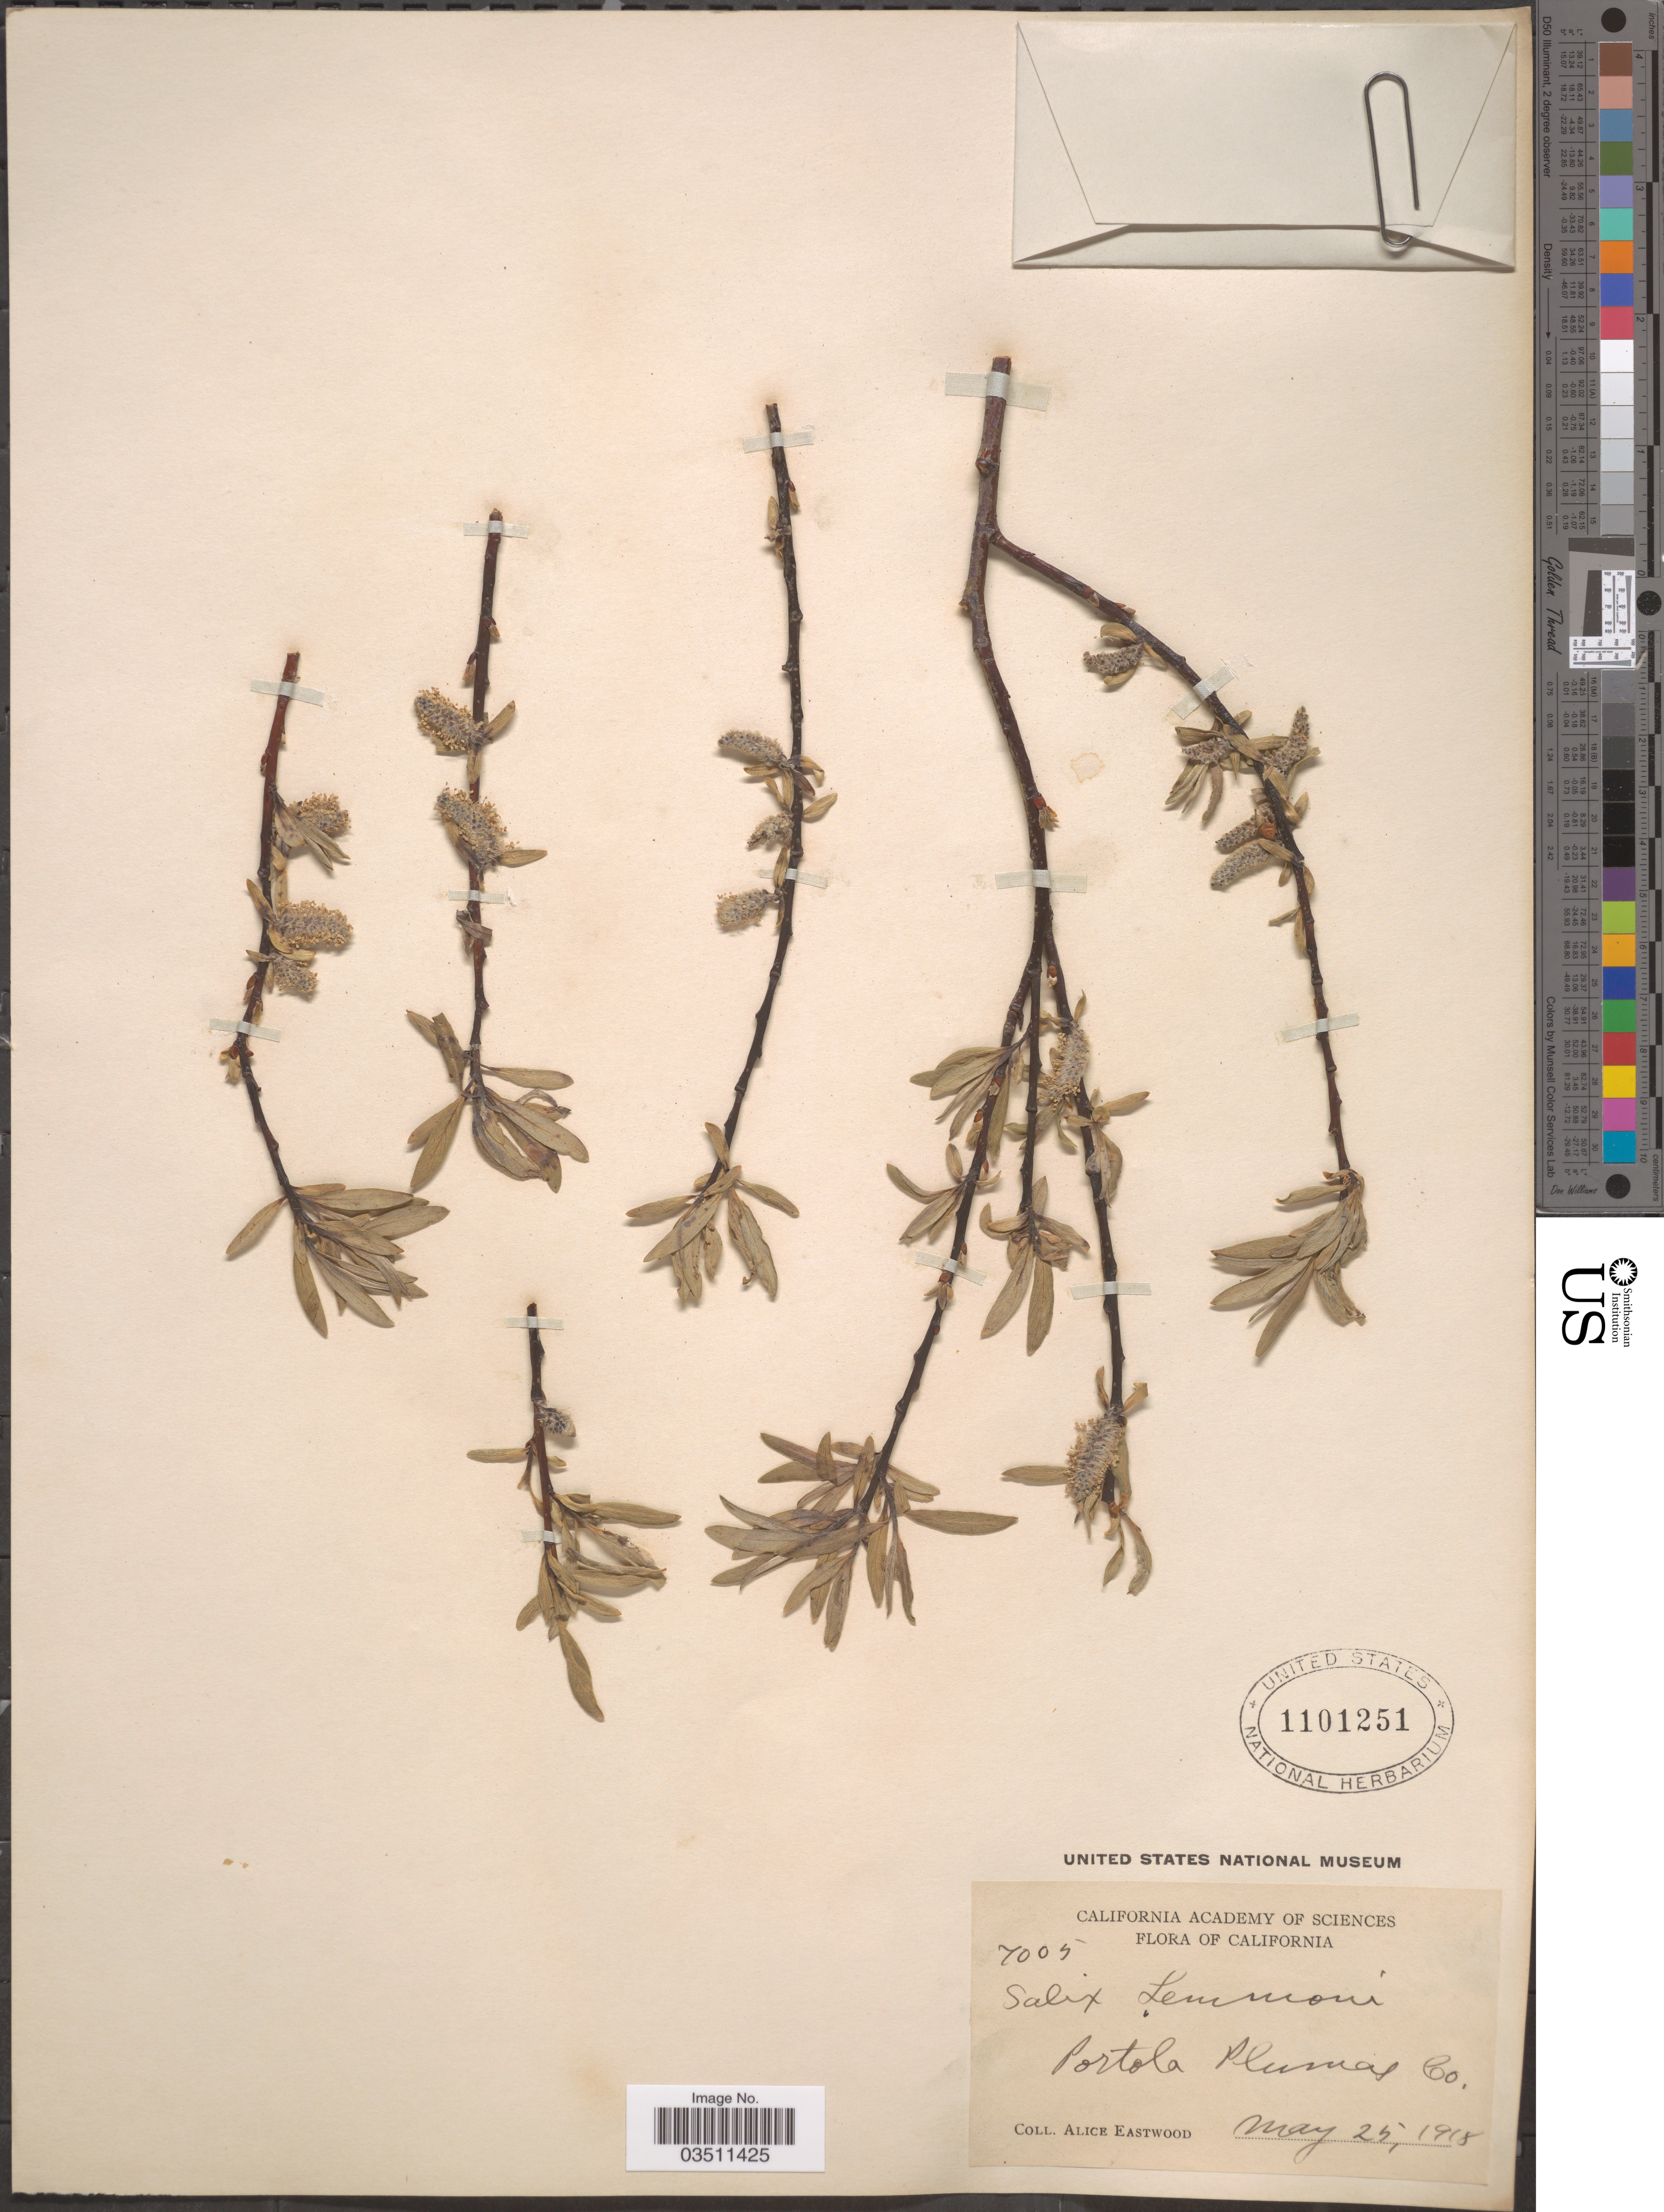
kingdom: Plantae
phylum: Tracheophyta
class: Magnoliopsida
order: Malpighiales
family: Salicaceae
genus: Salix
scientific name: Salix lemmonii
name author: Bebb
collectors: A. Eastwood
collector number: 7005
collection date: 1918-05-25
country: United States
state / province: California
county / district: Plumas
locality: Portola Plumas Co.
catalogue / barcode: US 1101251